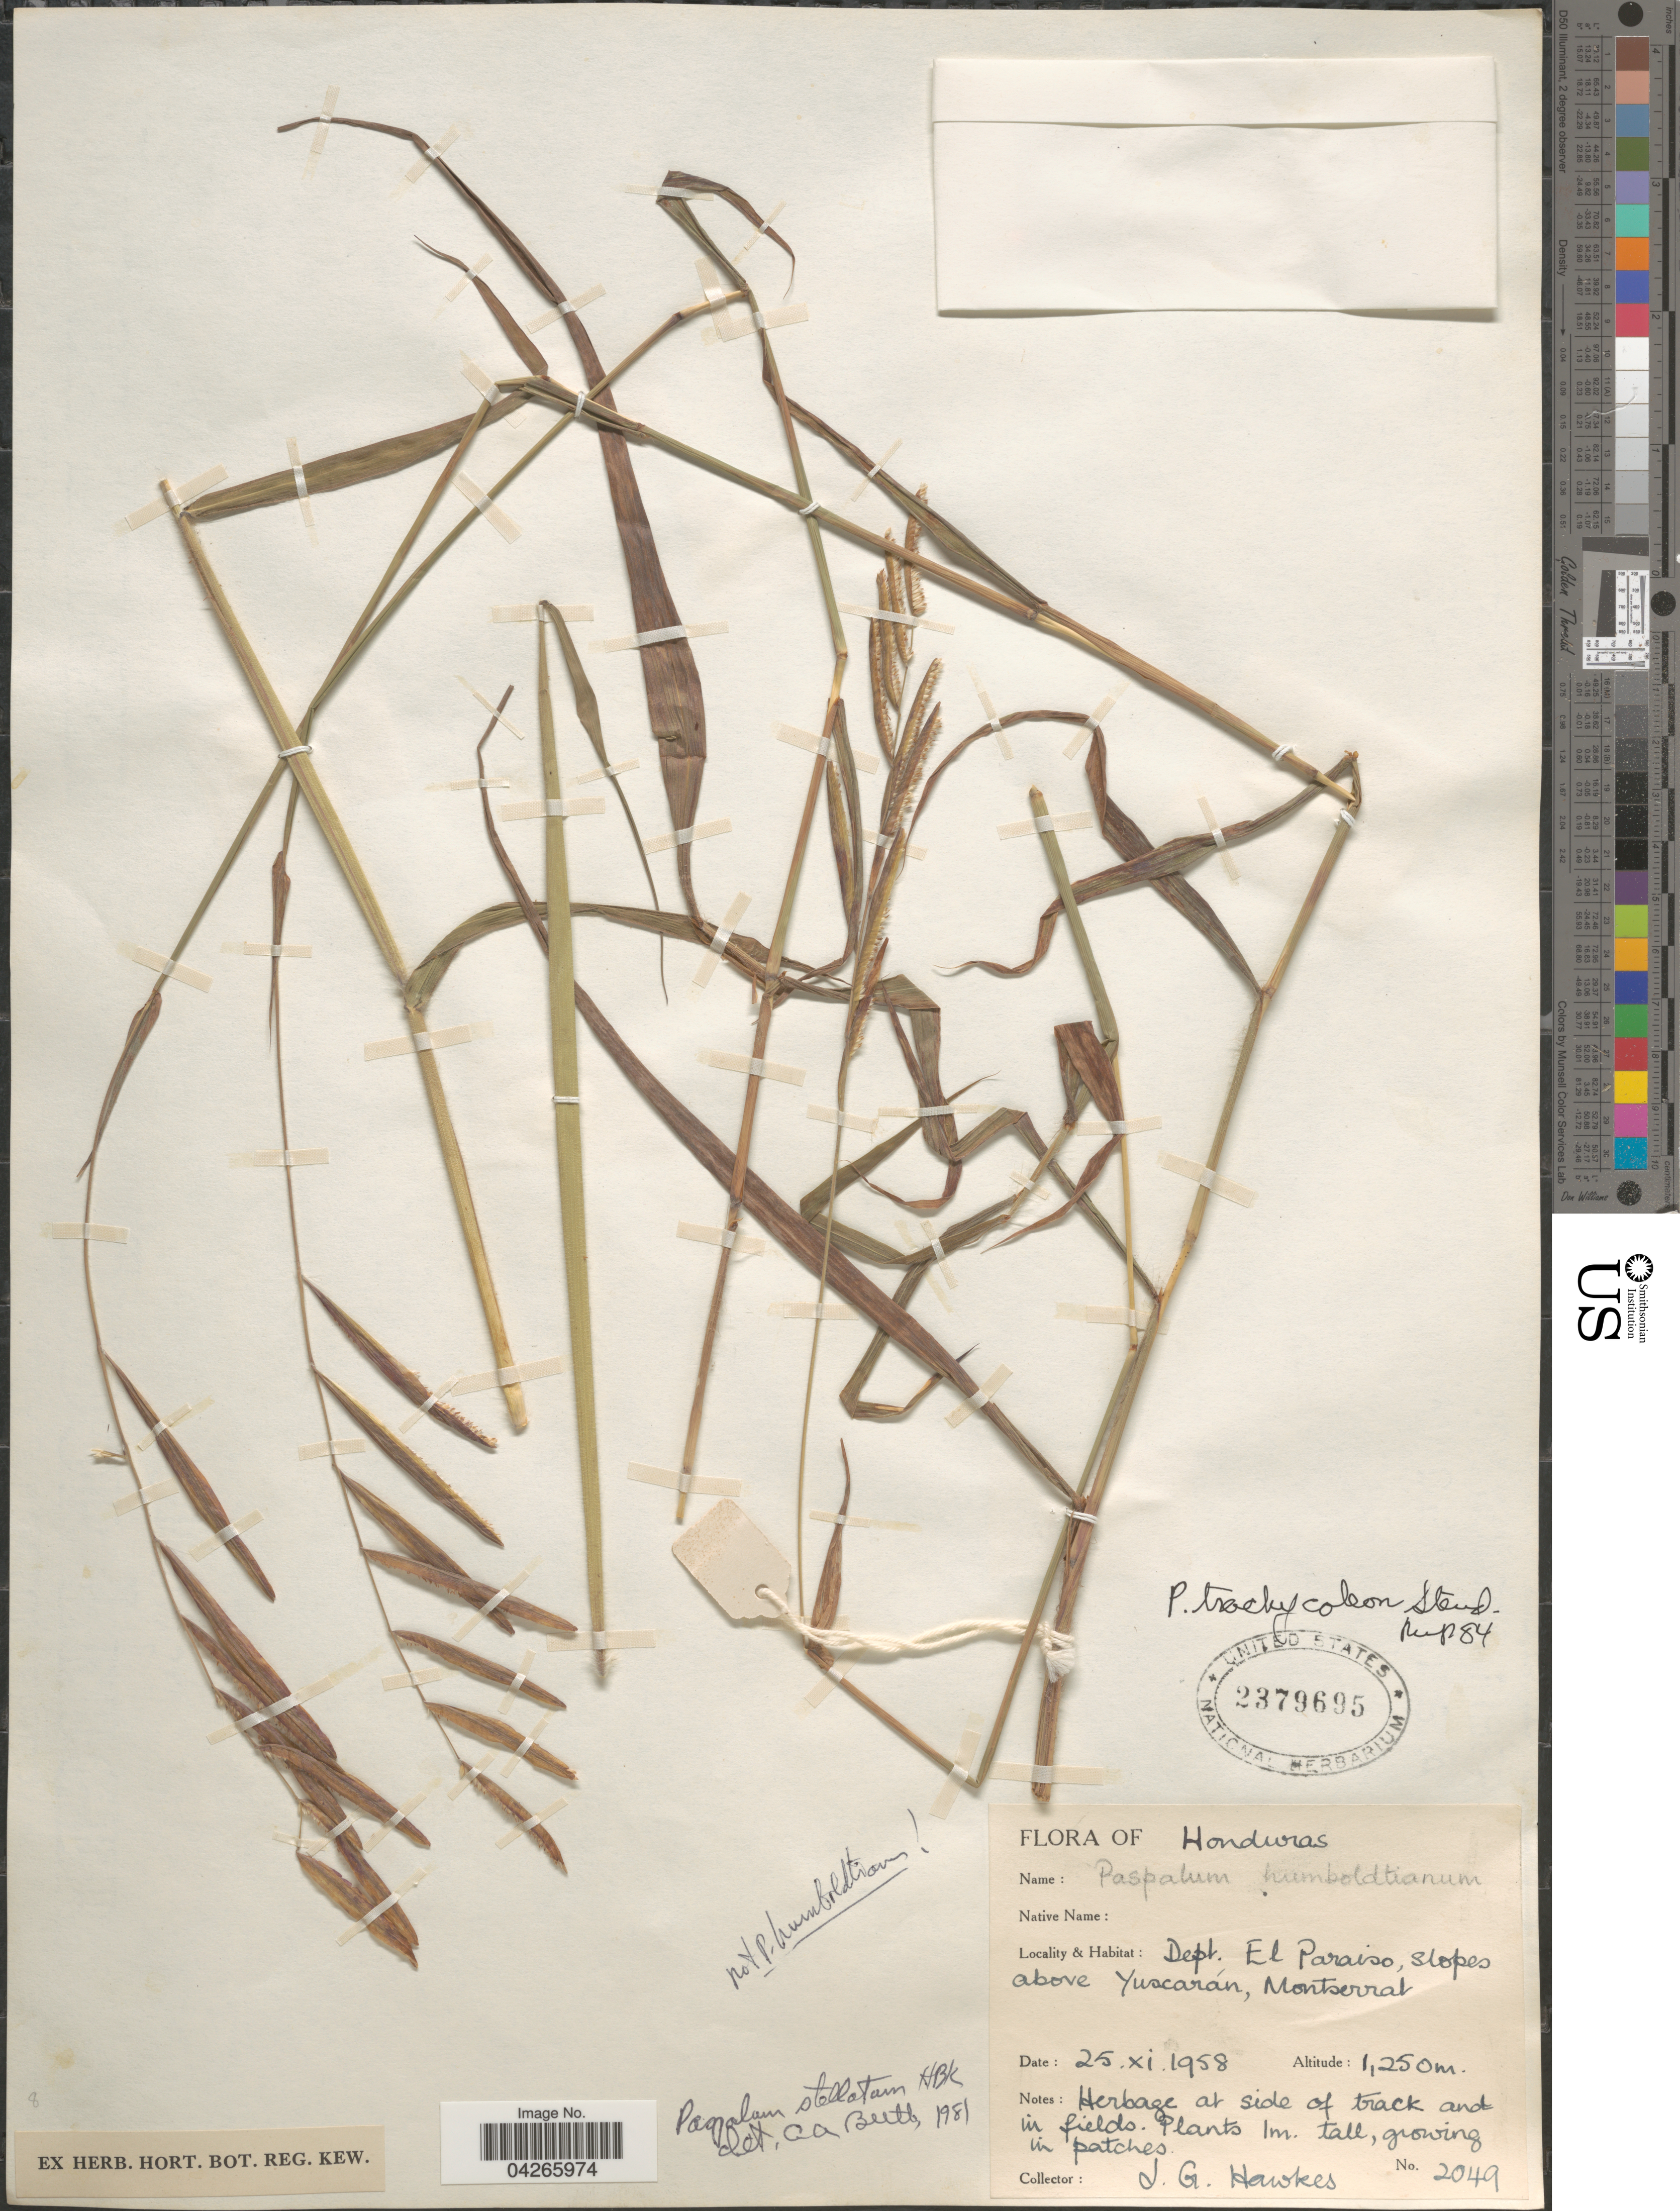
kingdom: Plantae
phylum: Tracheophyta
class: Liliopsida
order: Poales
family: Poaceae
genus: Paspalum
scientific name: Paspalum trachycoleon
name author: Steud.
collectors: J. Hawkes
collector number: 2049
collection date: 1958-11-25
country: Honduras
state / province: El Paraiso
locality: Dept. El Paraiso, slopes above Yuscarán, Montserrat.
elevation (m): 1250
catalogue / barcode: US 2379695